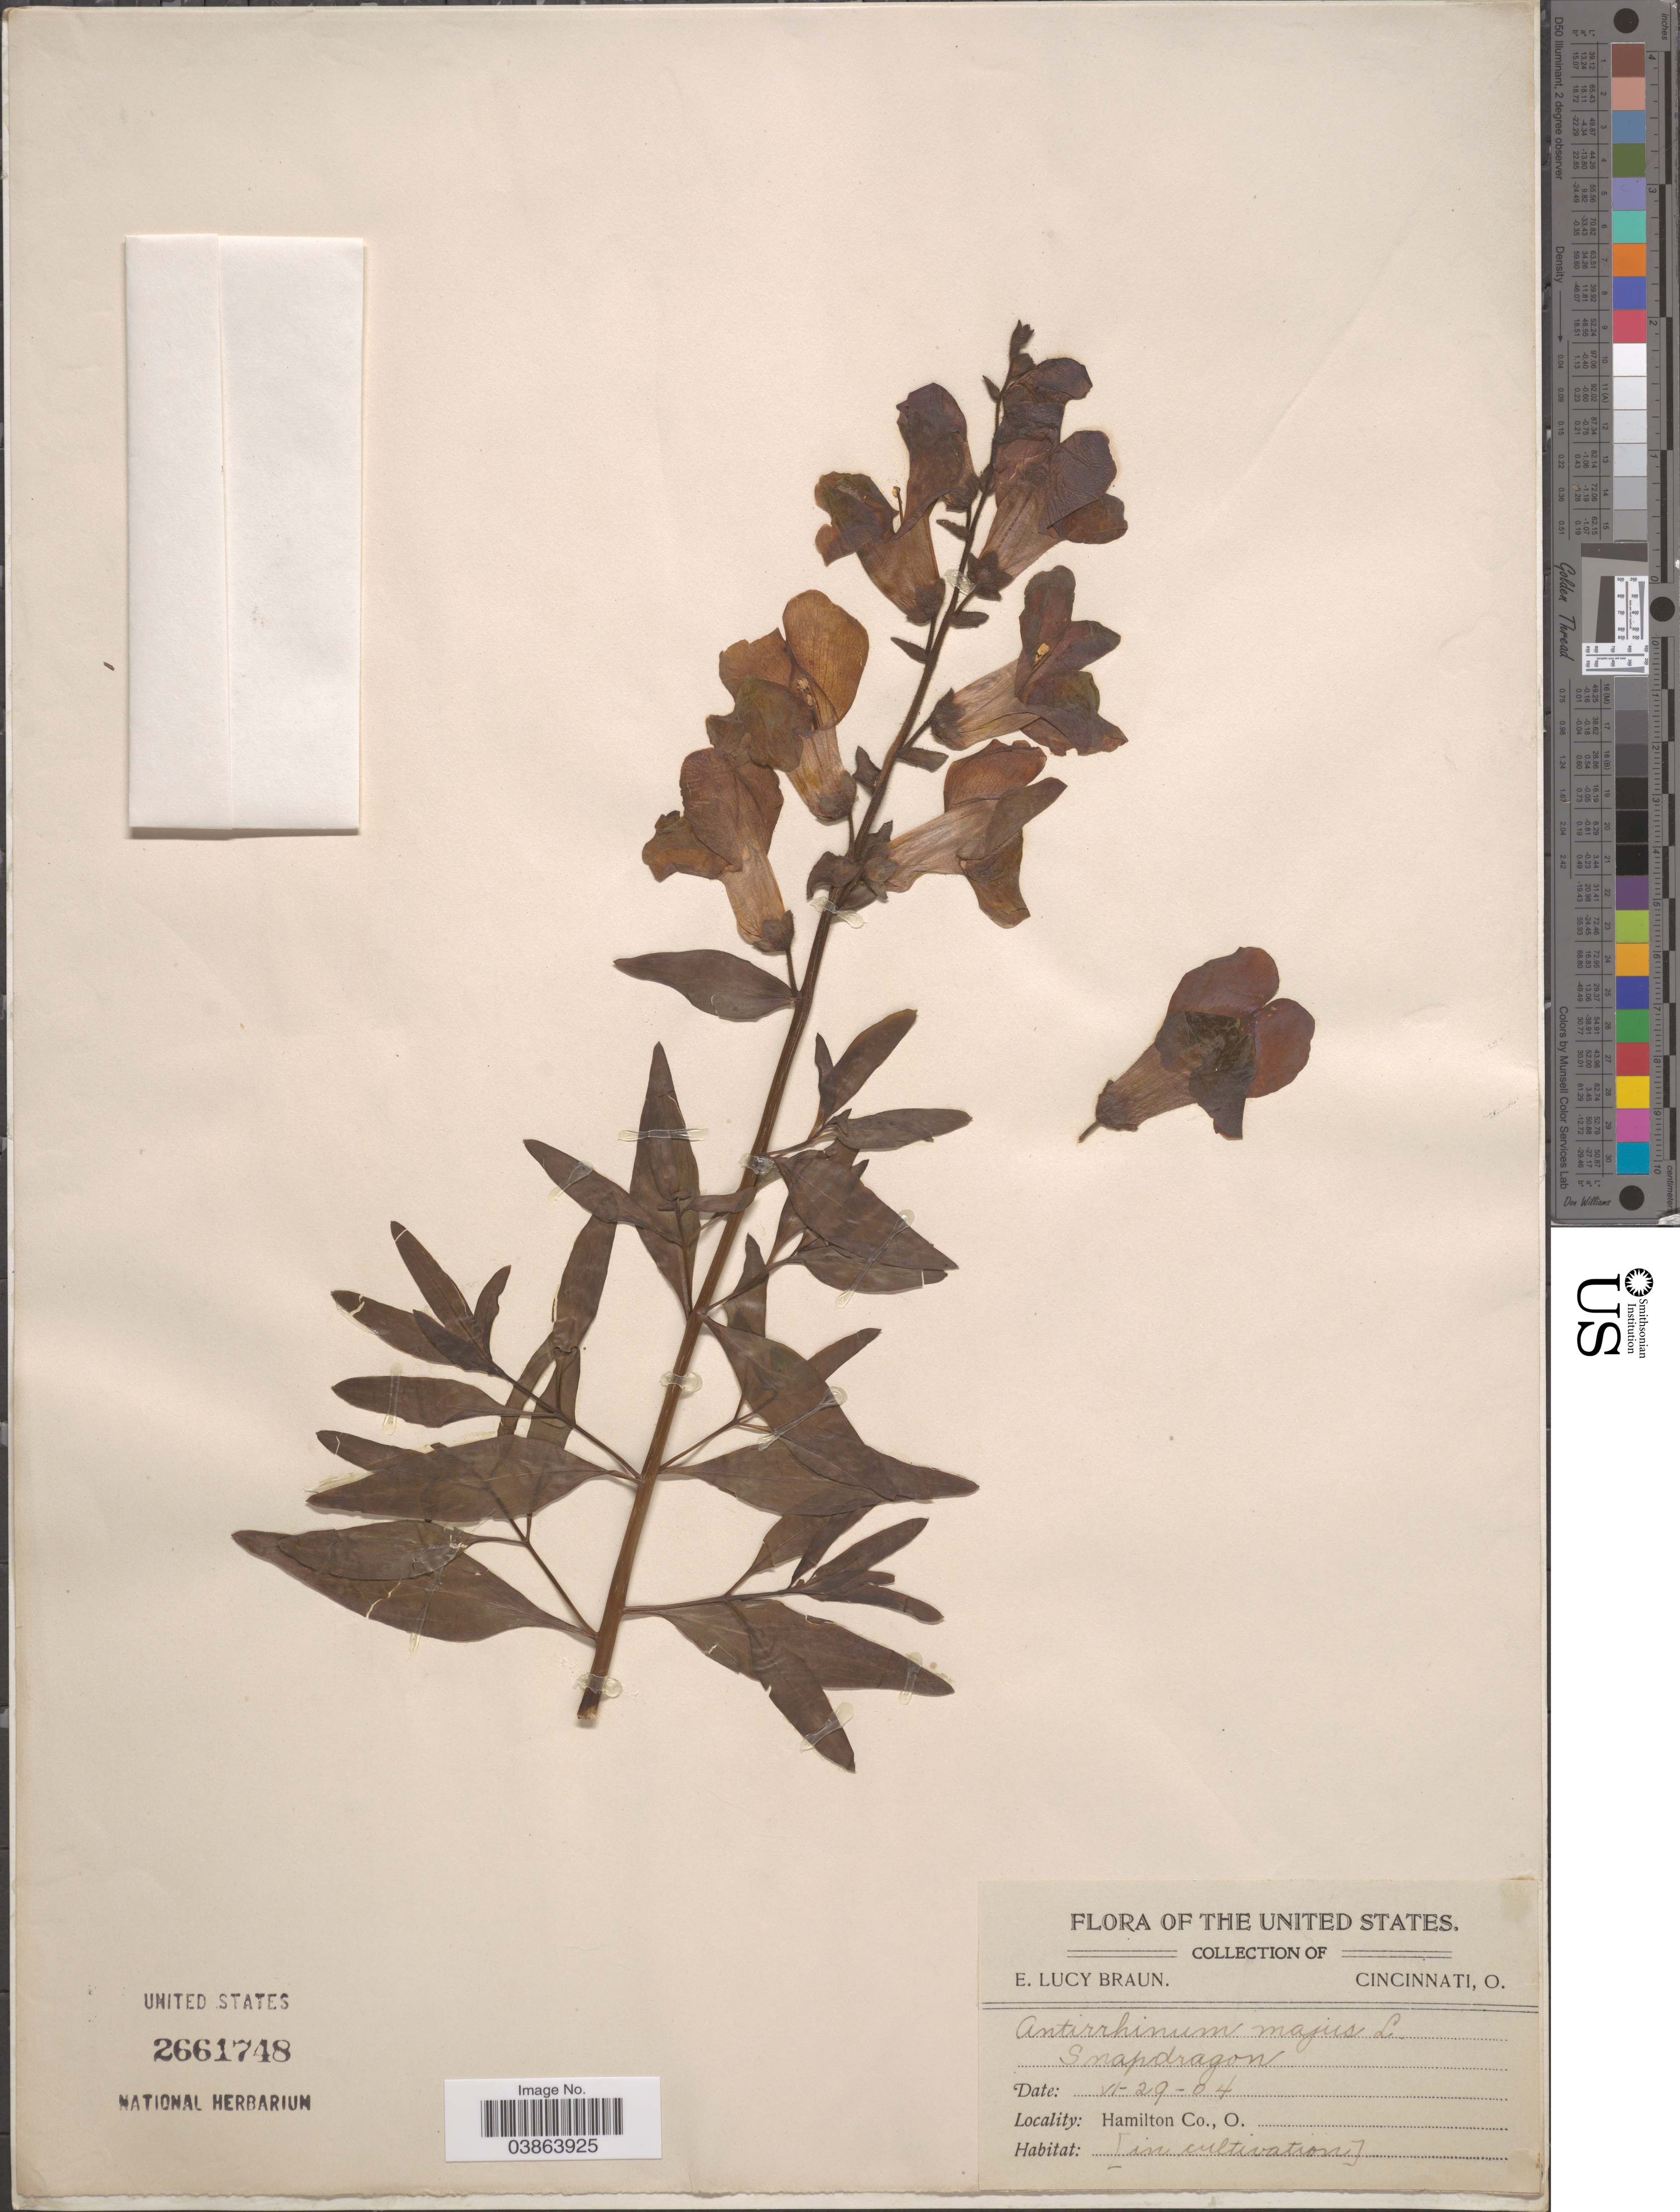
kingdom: Plantae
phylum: Tracheophyta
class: Magnoliopsida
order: Lamiales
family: Plantaginaceae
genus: Antirrhinum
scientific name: Antirrhinum majus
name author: L.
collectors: E. L. Braun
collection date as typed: Transcribed d/m/y: 29/6/4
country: United States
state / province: Ohio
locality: Hamilton Co.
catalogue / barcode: US 2661748